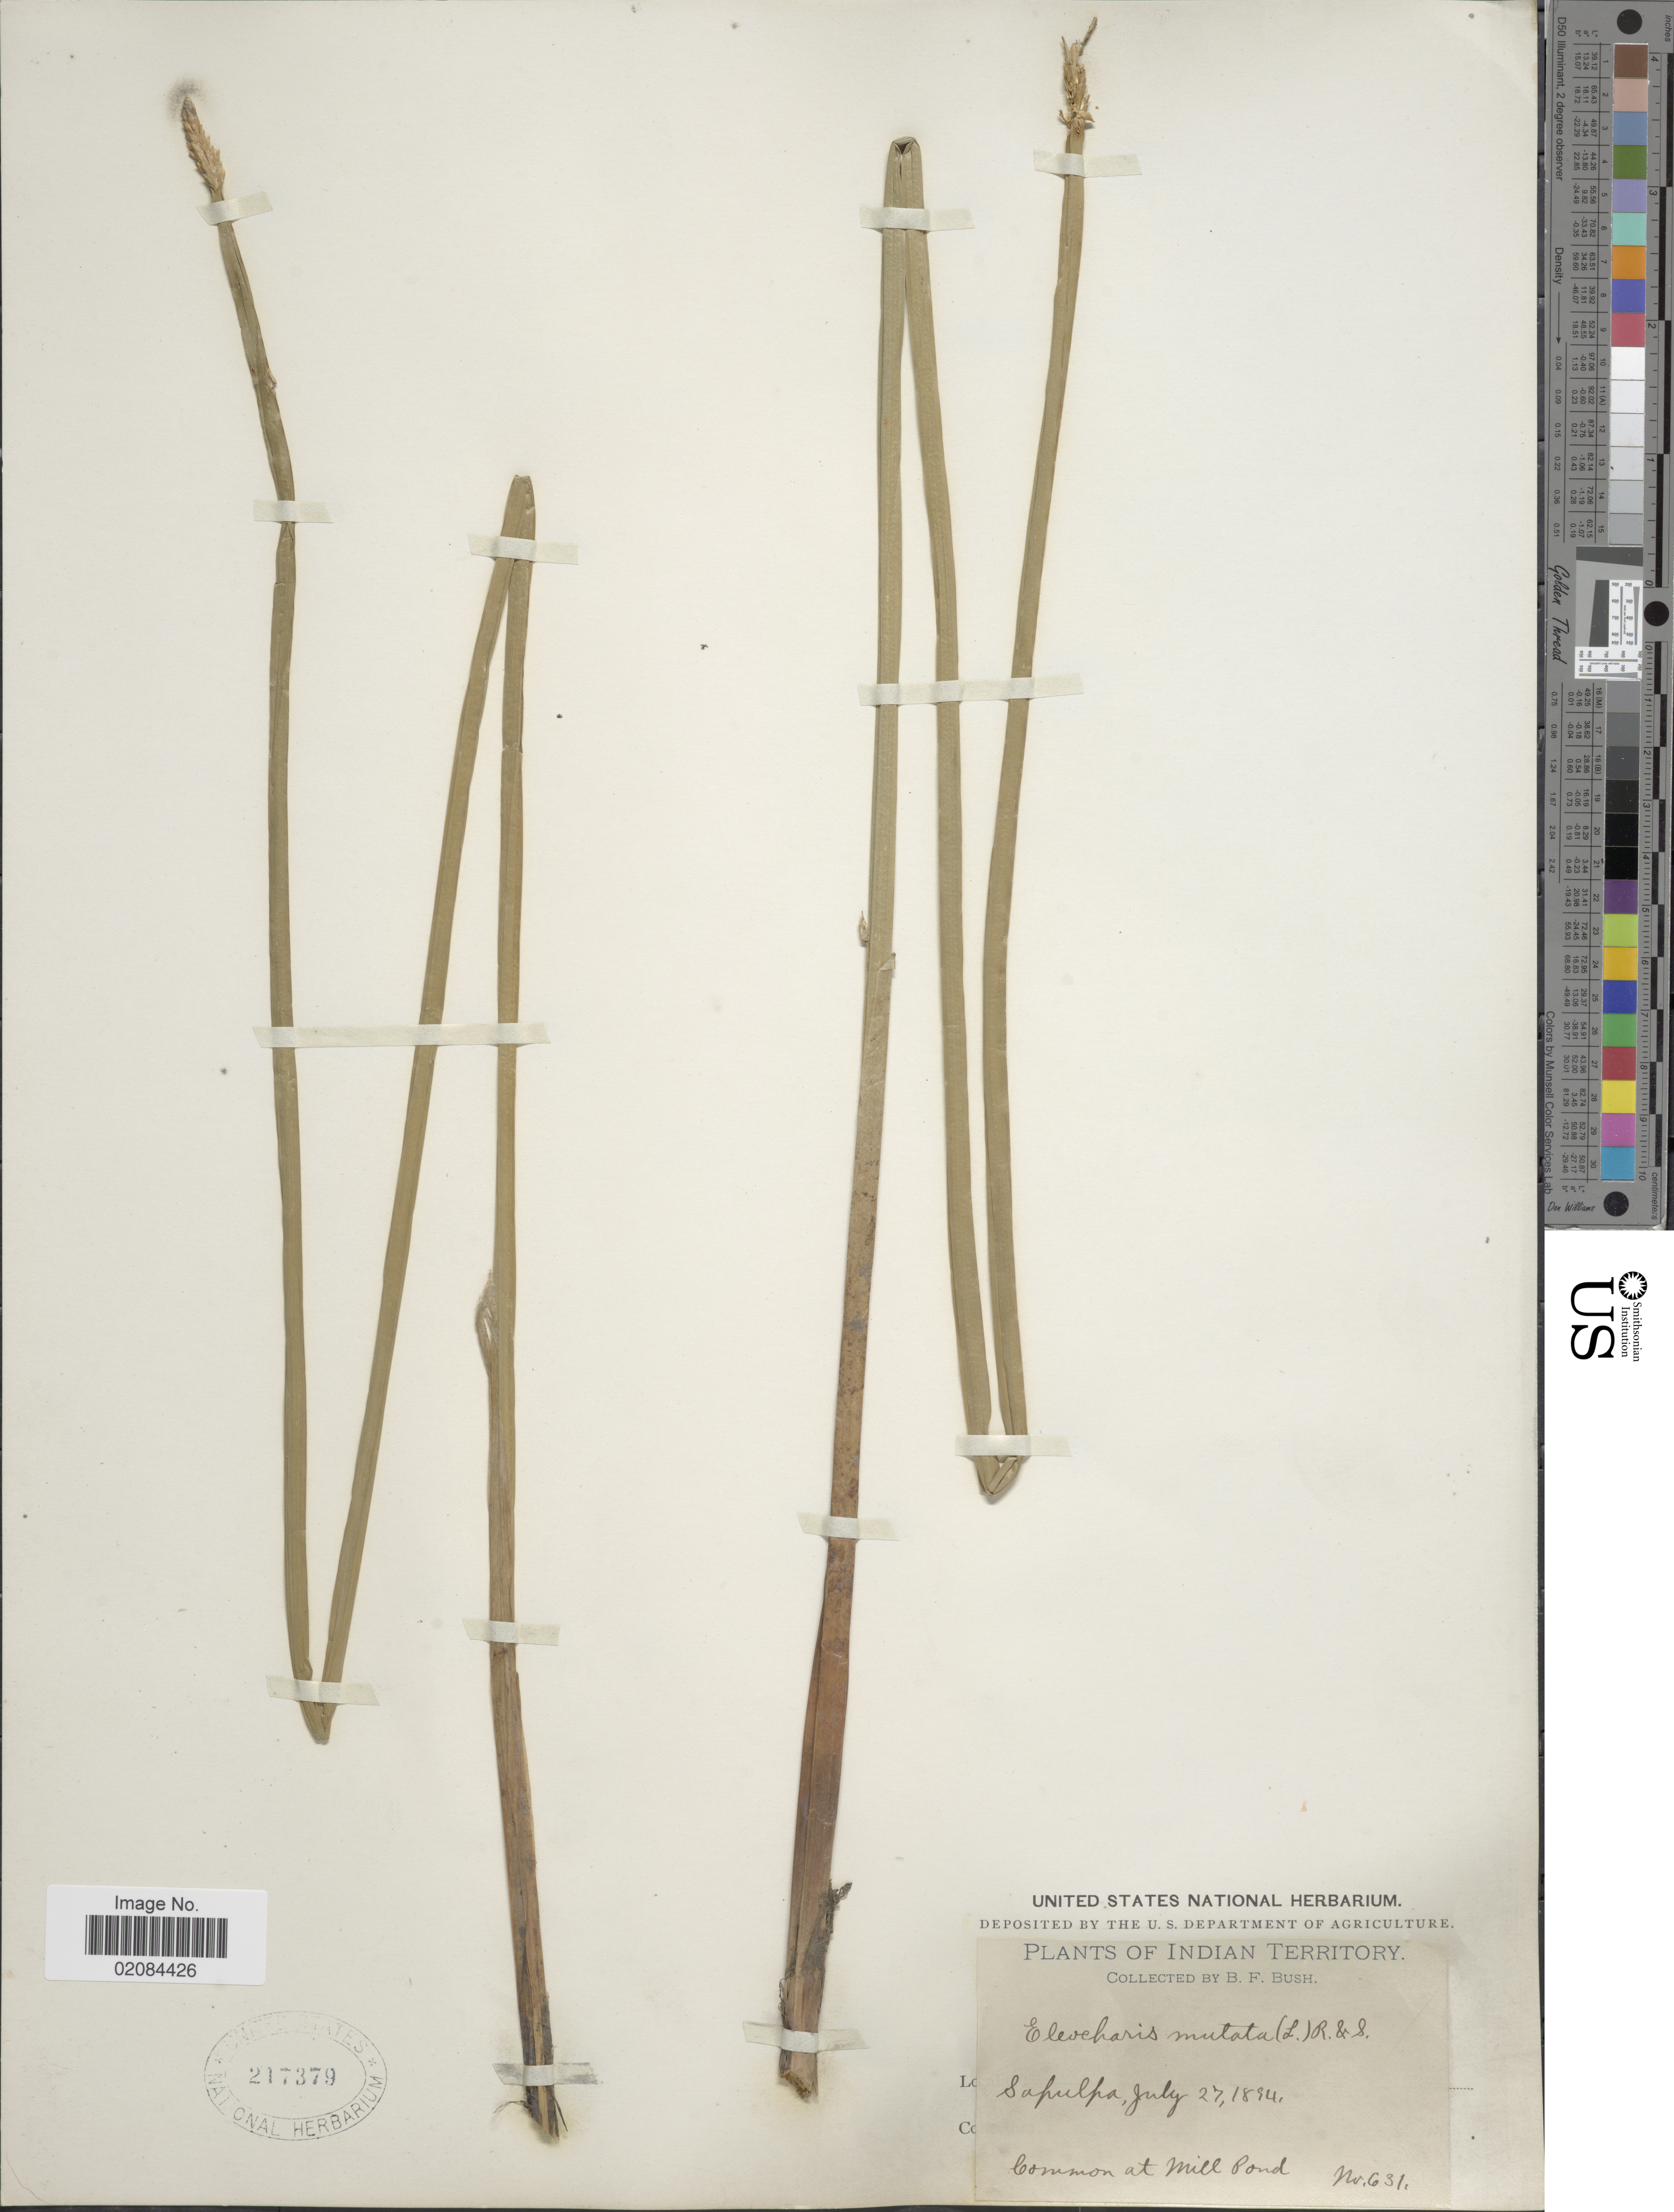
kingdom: Plantae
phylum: Tracheophyta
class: Liliopsida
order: Poales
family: Cyperaceae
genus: Eleocharis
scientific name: Eleocharis quadrangulata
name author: (Michx.) Roem. & Schult.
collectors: B. F. Bush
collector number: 631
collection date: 1894-07-27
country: United States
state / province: Oklahoma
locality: Indian Territory, Sapulpa, Common at Mill Pond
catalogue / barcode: US 217379